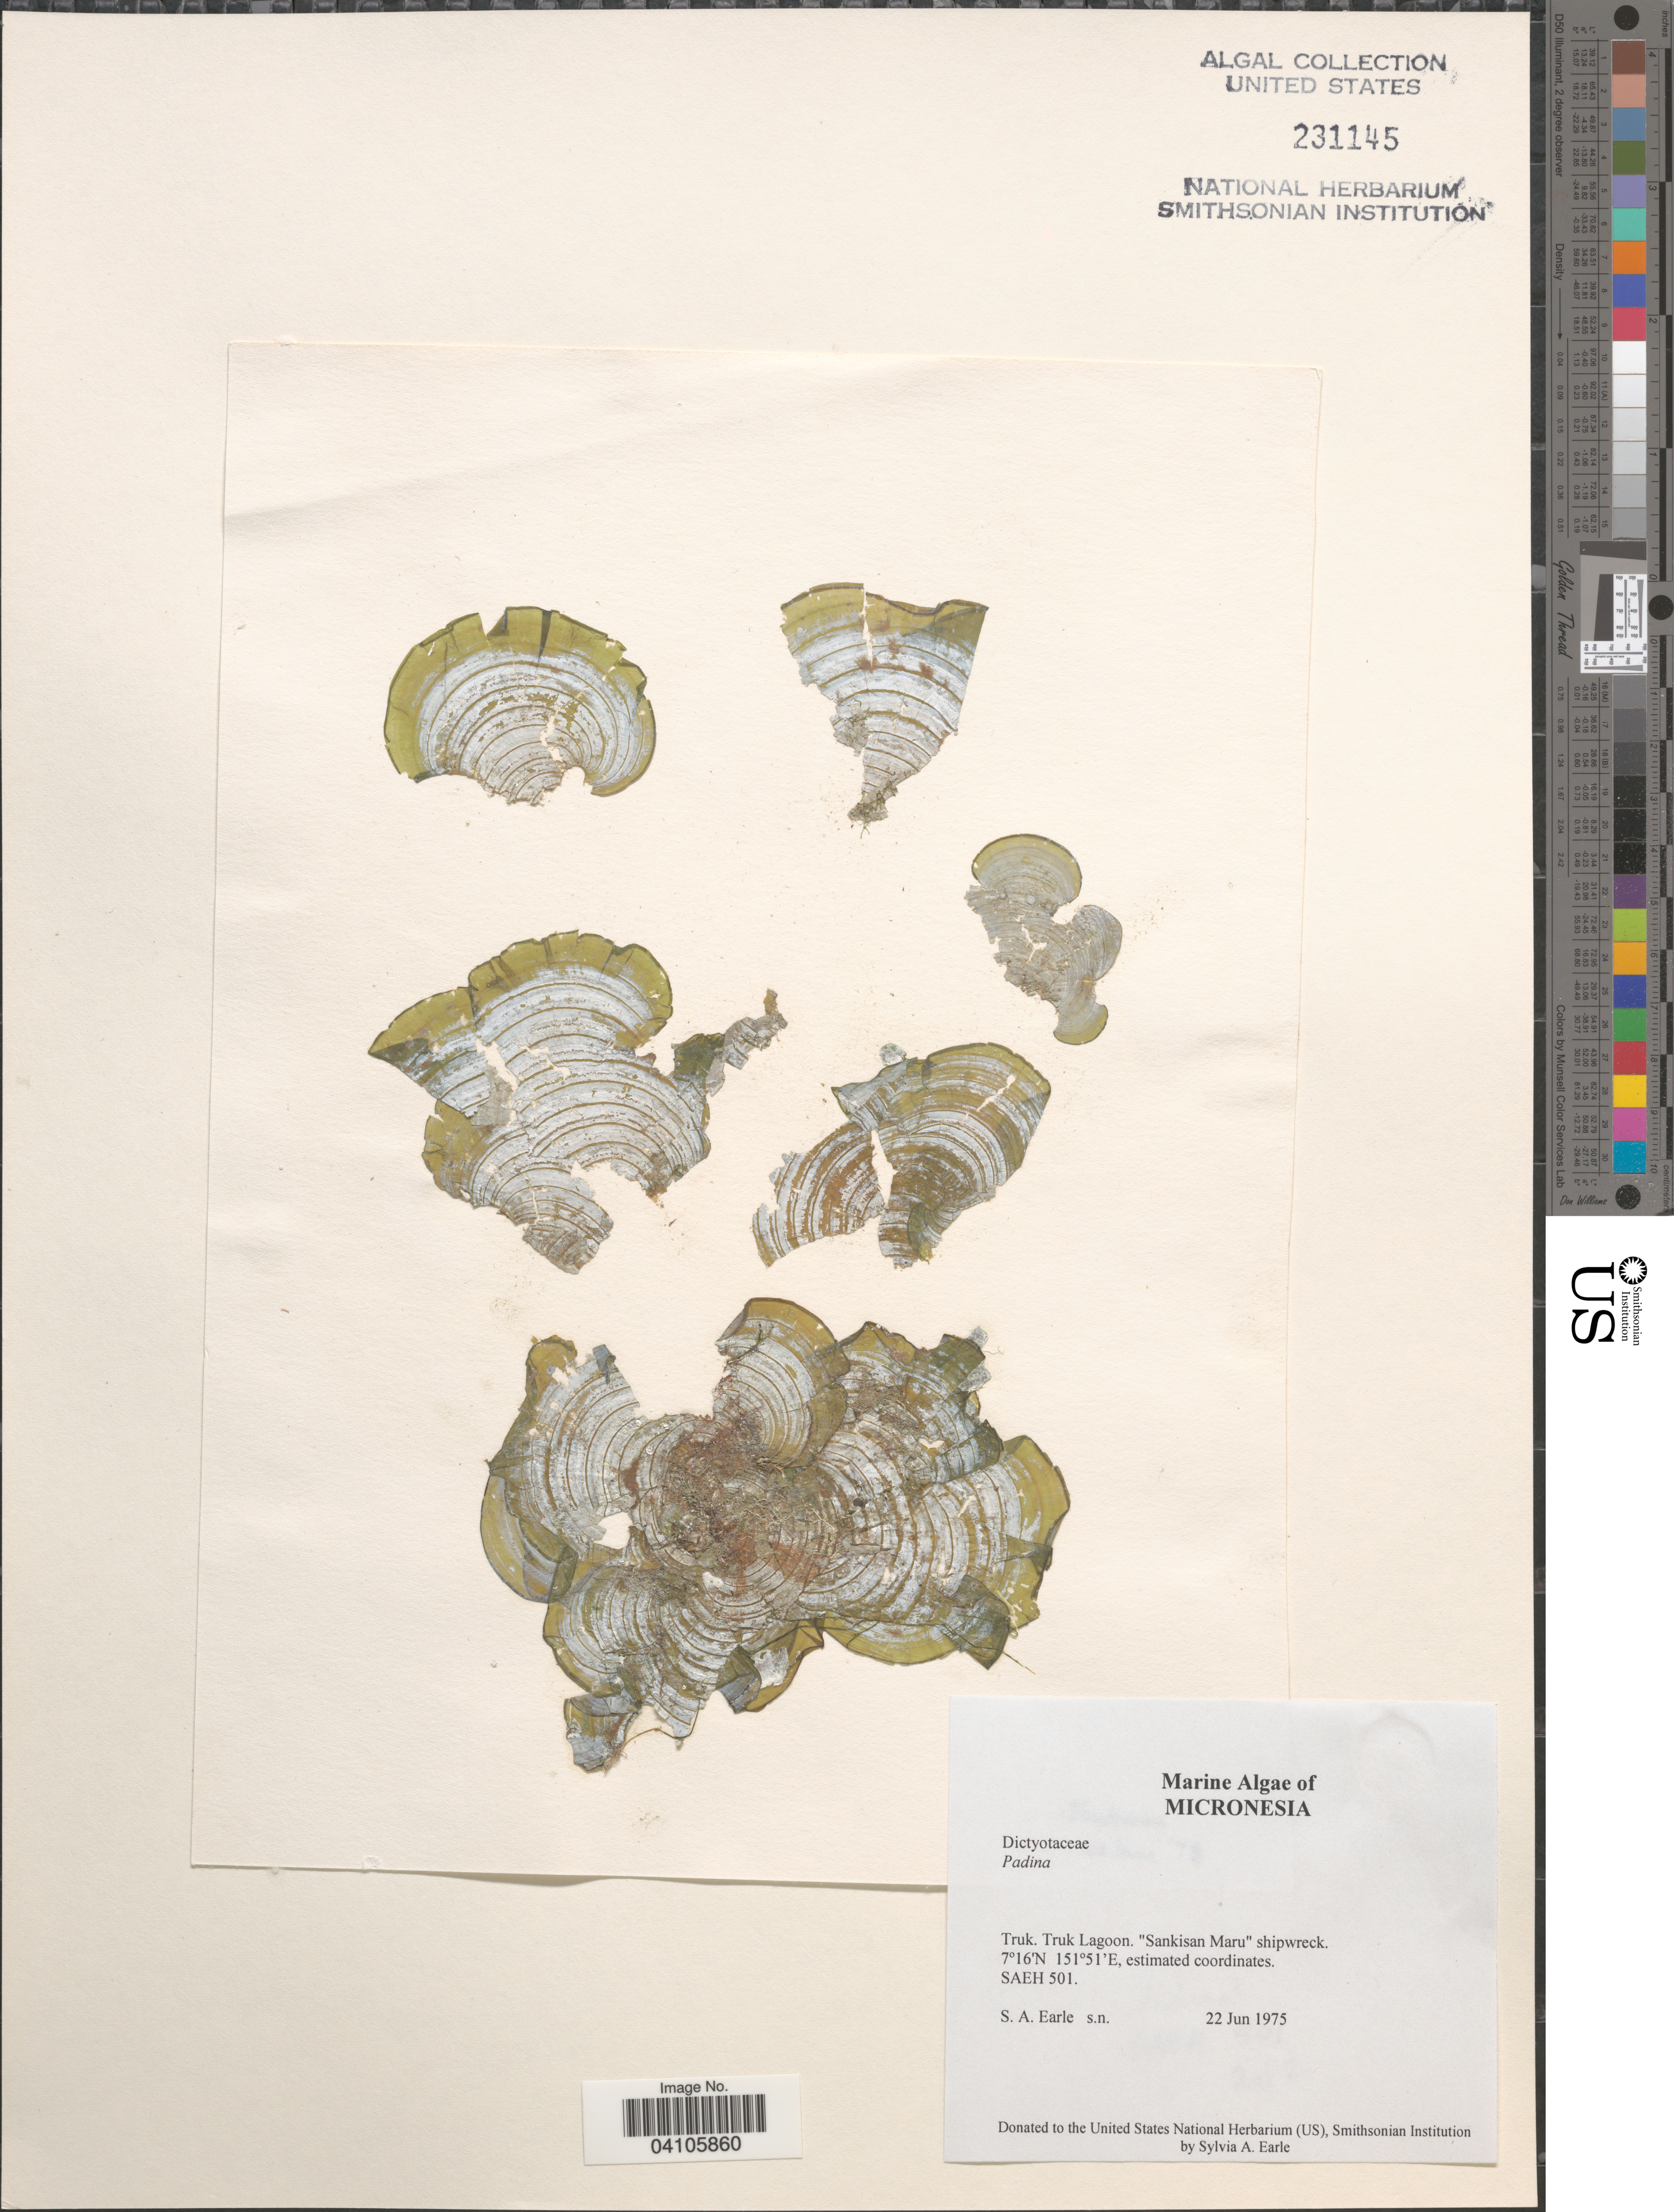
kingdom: Chromista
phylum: Ochrophyta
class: Phaeophyceae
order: Dictyotales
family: Dictyotaceae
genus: Padina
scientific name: Padina sp.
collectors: S. A. Earle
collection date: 1975-06-22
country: Micronesia, Federated States of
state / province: Truk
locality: Truk Lagoon. "Sankisan Maru" shipwreck.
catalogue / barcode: US 231145